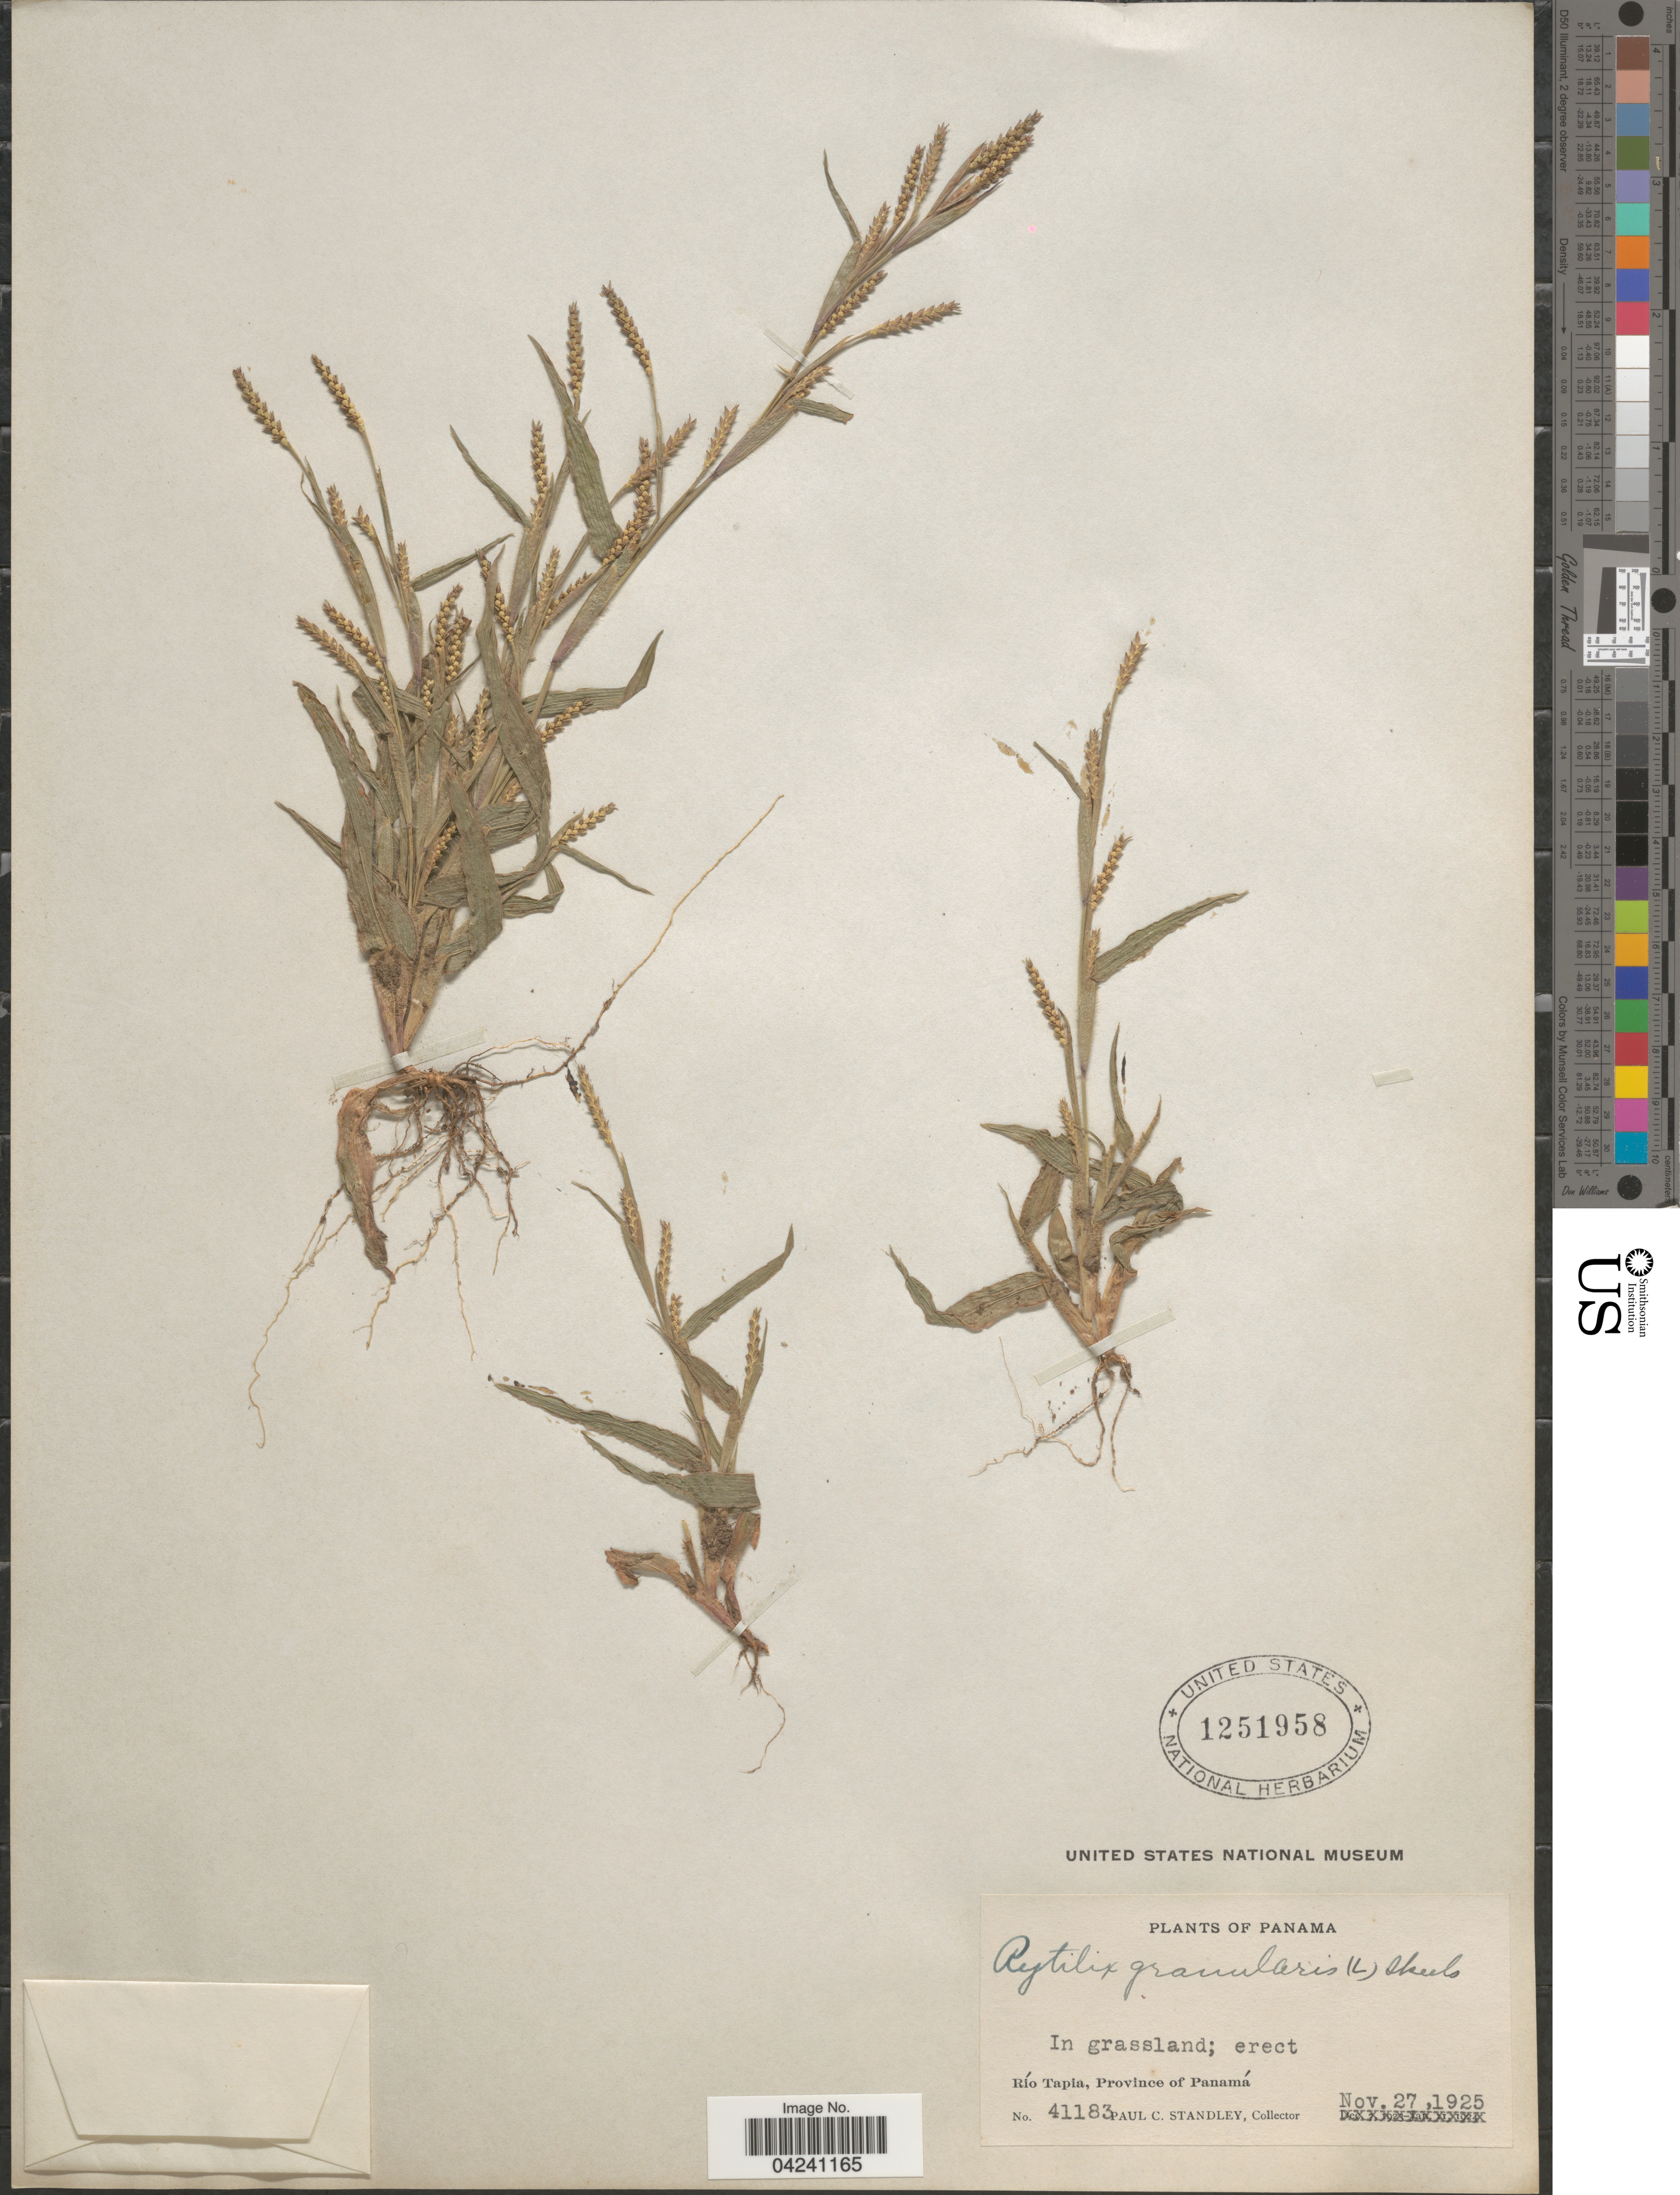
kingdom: Plantae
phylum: Tracheophyta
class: Liliopsida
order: Poales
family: Poaceae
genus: Hackelochloa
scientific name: Hackelochloa granularis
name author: (L.) Kuntze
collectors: P. C. Standley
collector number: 41183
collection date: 1925-11-27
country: Panama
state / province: Panamá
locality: In grassland. Río Tapia.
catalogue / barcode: US 1251958